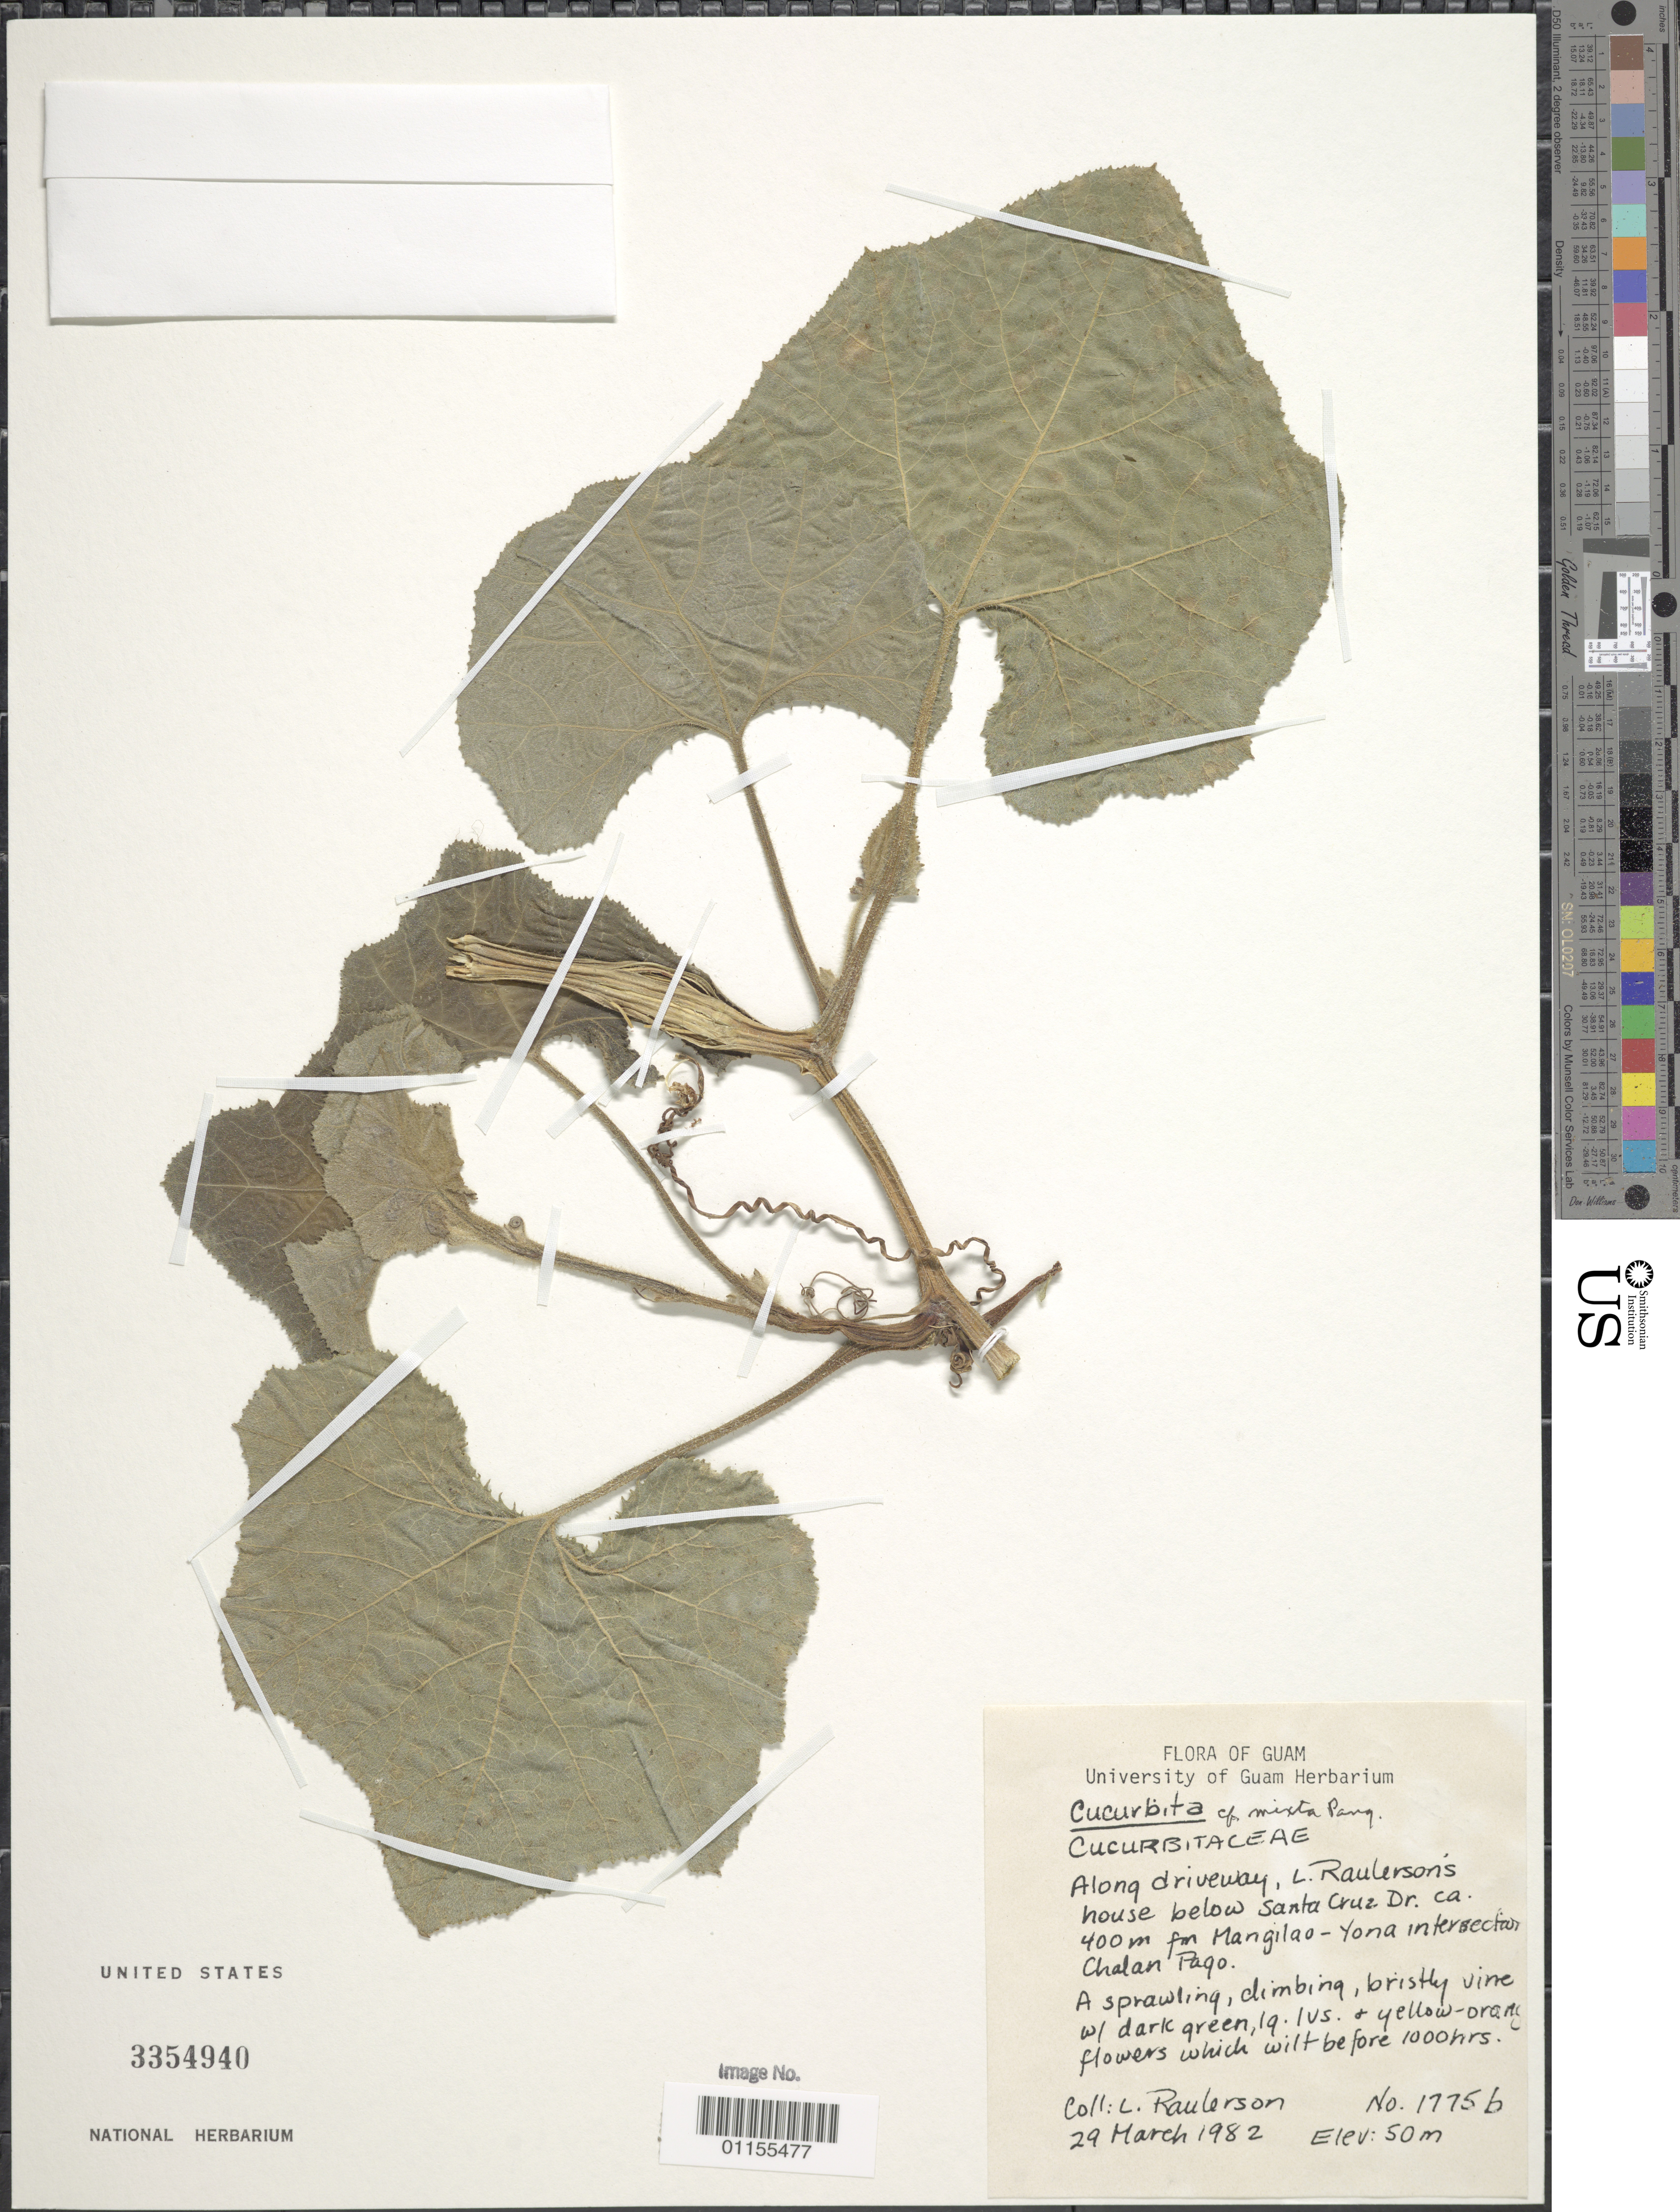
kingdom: Plantae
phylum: Tracheophyta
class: Magnoliopsida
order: Cucurbitales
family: Cucurbitaceae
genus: Cucurbita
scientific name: Cucurbita mixta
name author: Pangalo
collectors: L. Raulerson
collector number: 17756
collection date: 1982-03-29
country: Guam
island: Guam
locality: Along driveway, Lynn Raulerson's house below Santa Cruz Dr. 400 m from Mangilao-Yona intersection Chalan Pago.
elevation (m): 50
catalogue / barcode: US 3354940